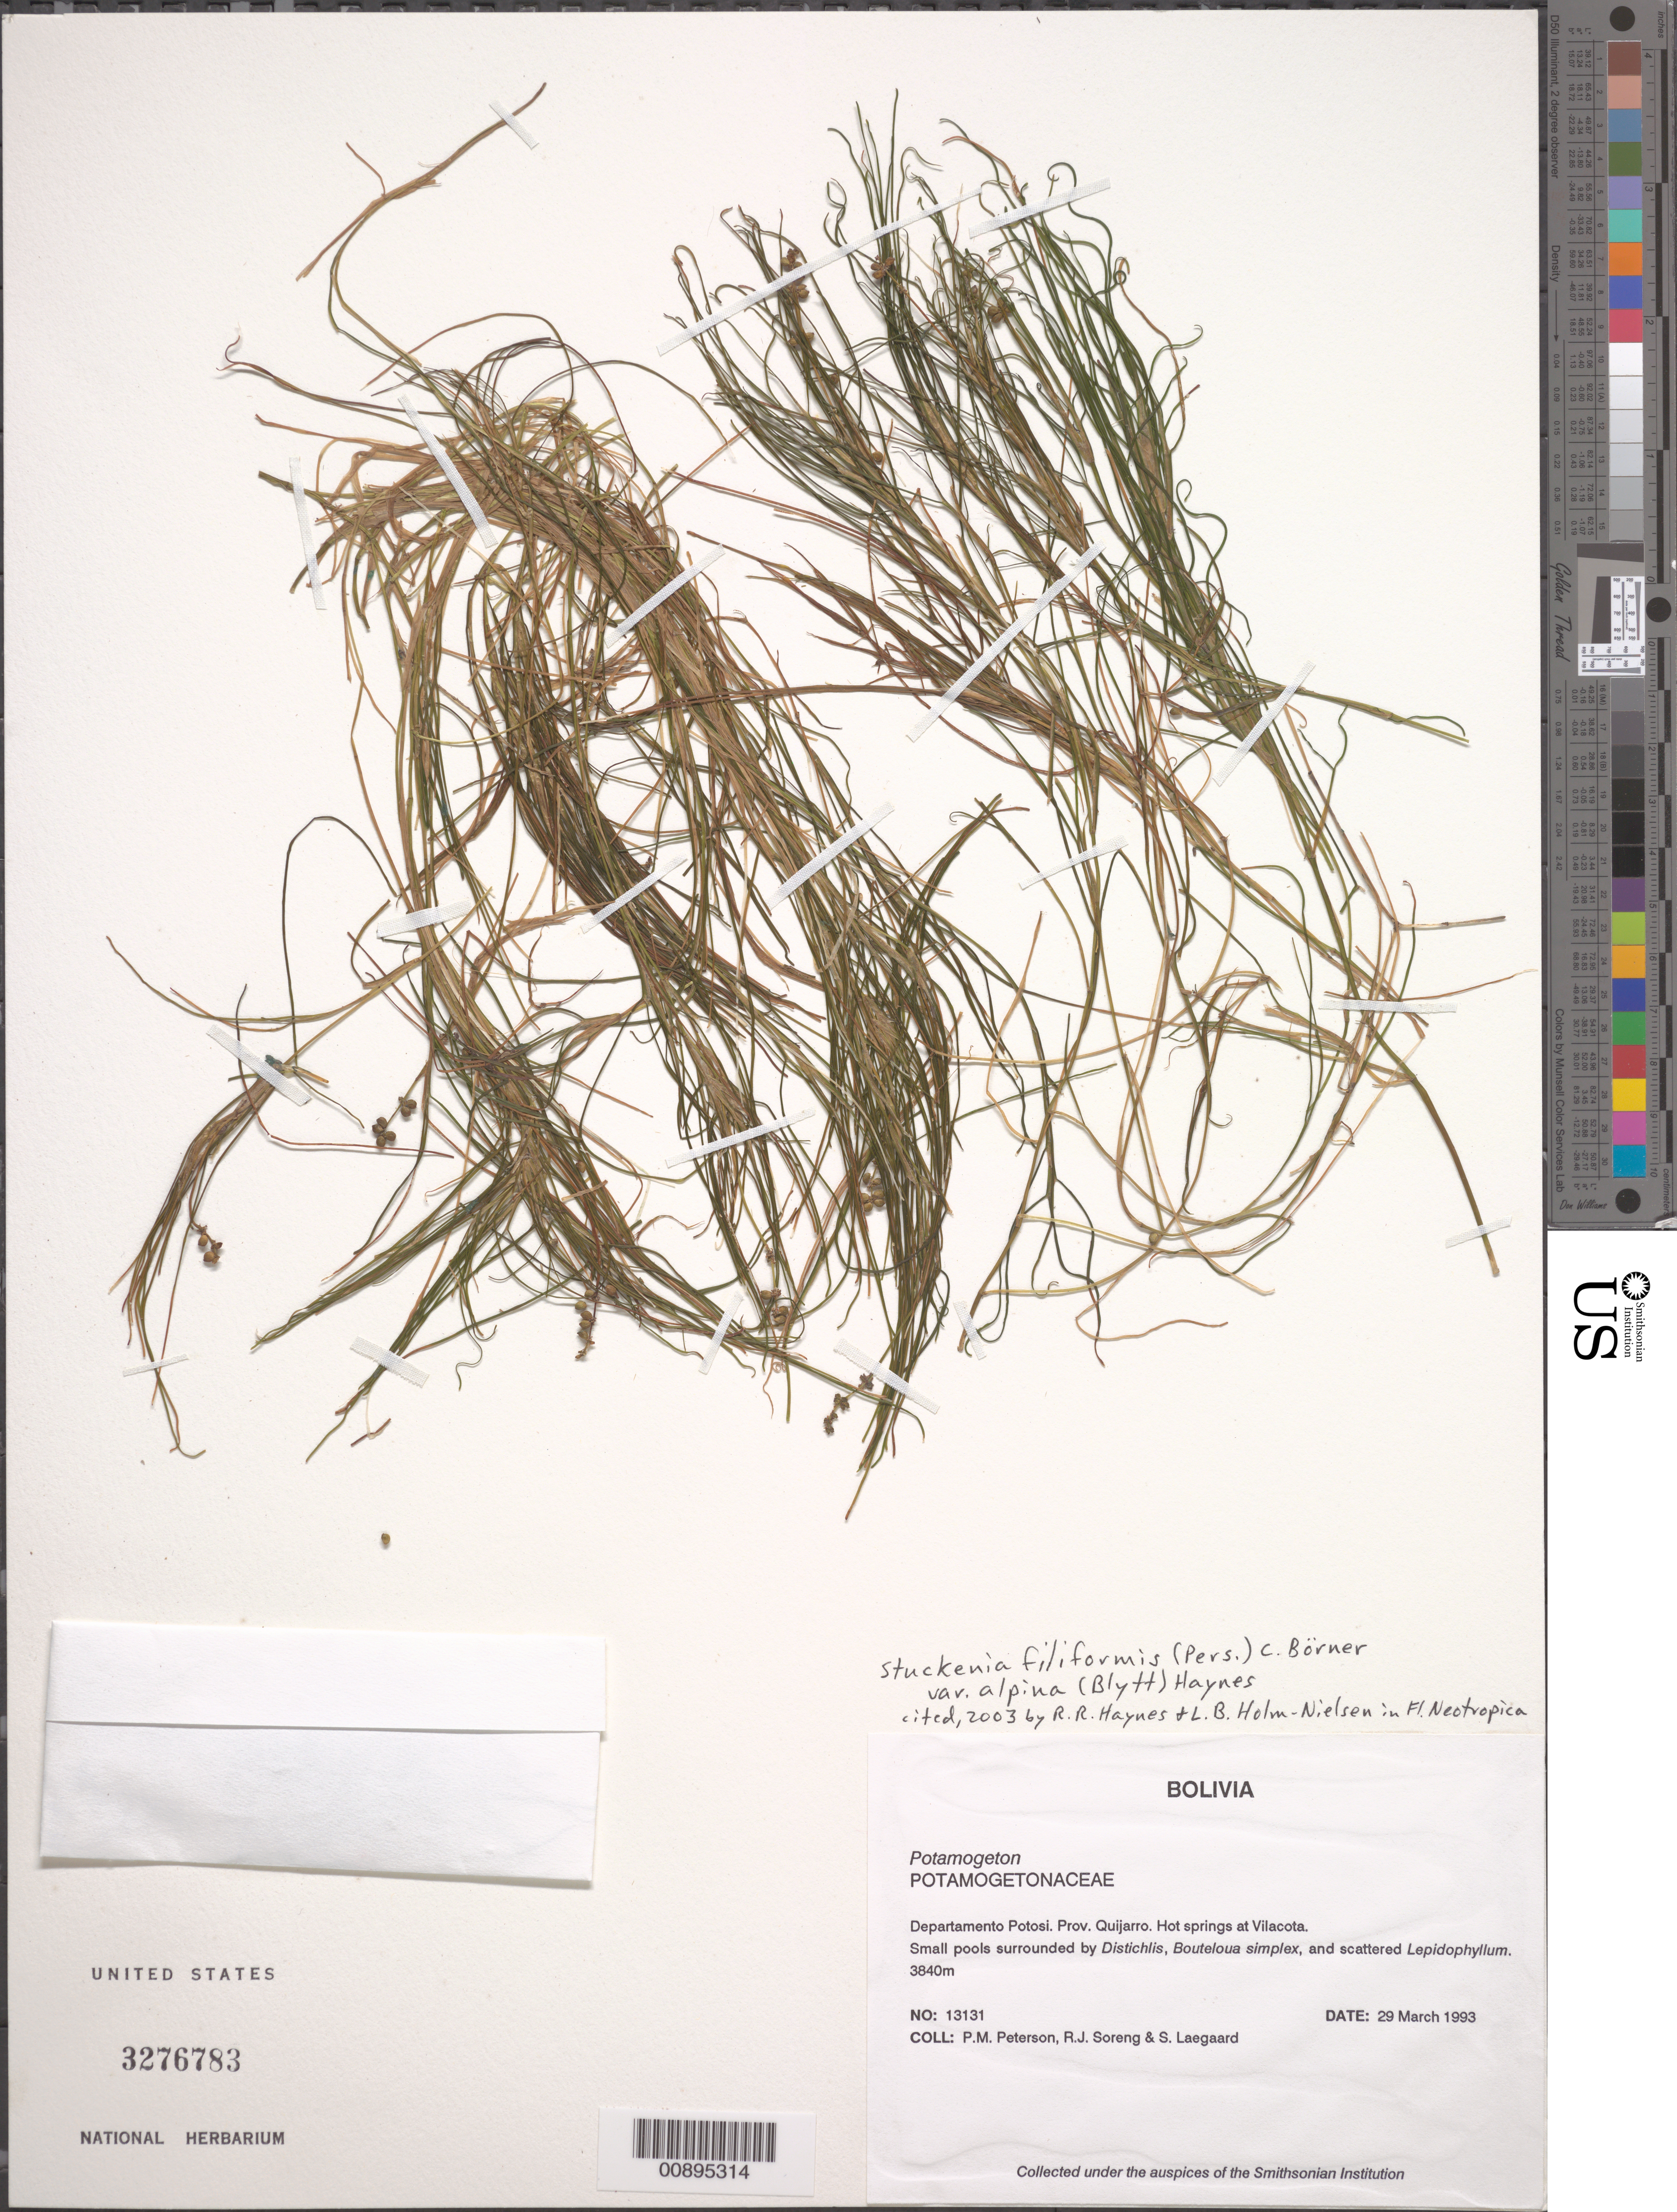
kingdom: Plantae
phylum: Tracheophyta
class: Liliopsida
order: Alismatales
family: Potamogetonaceae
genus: Stuckenia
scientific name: Stuckenia filiformis var. alpina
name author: (Blytt) Dorn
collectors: P. M. Peterson, R. J. Soreng & S. Lægaard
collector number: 13131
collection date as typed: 29 Mar 1993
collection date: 1993-03-29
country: Bolivia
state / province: Potosi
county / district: Quijarro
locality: Hot springs at Vilacota.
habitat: Small pools surrounded by Distichlis, Bouteloua simplex, and scattered Lepidophyllum.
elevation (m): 3840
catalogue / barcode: US 3276783